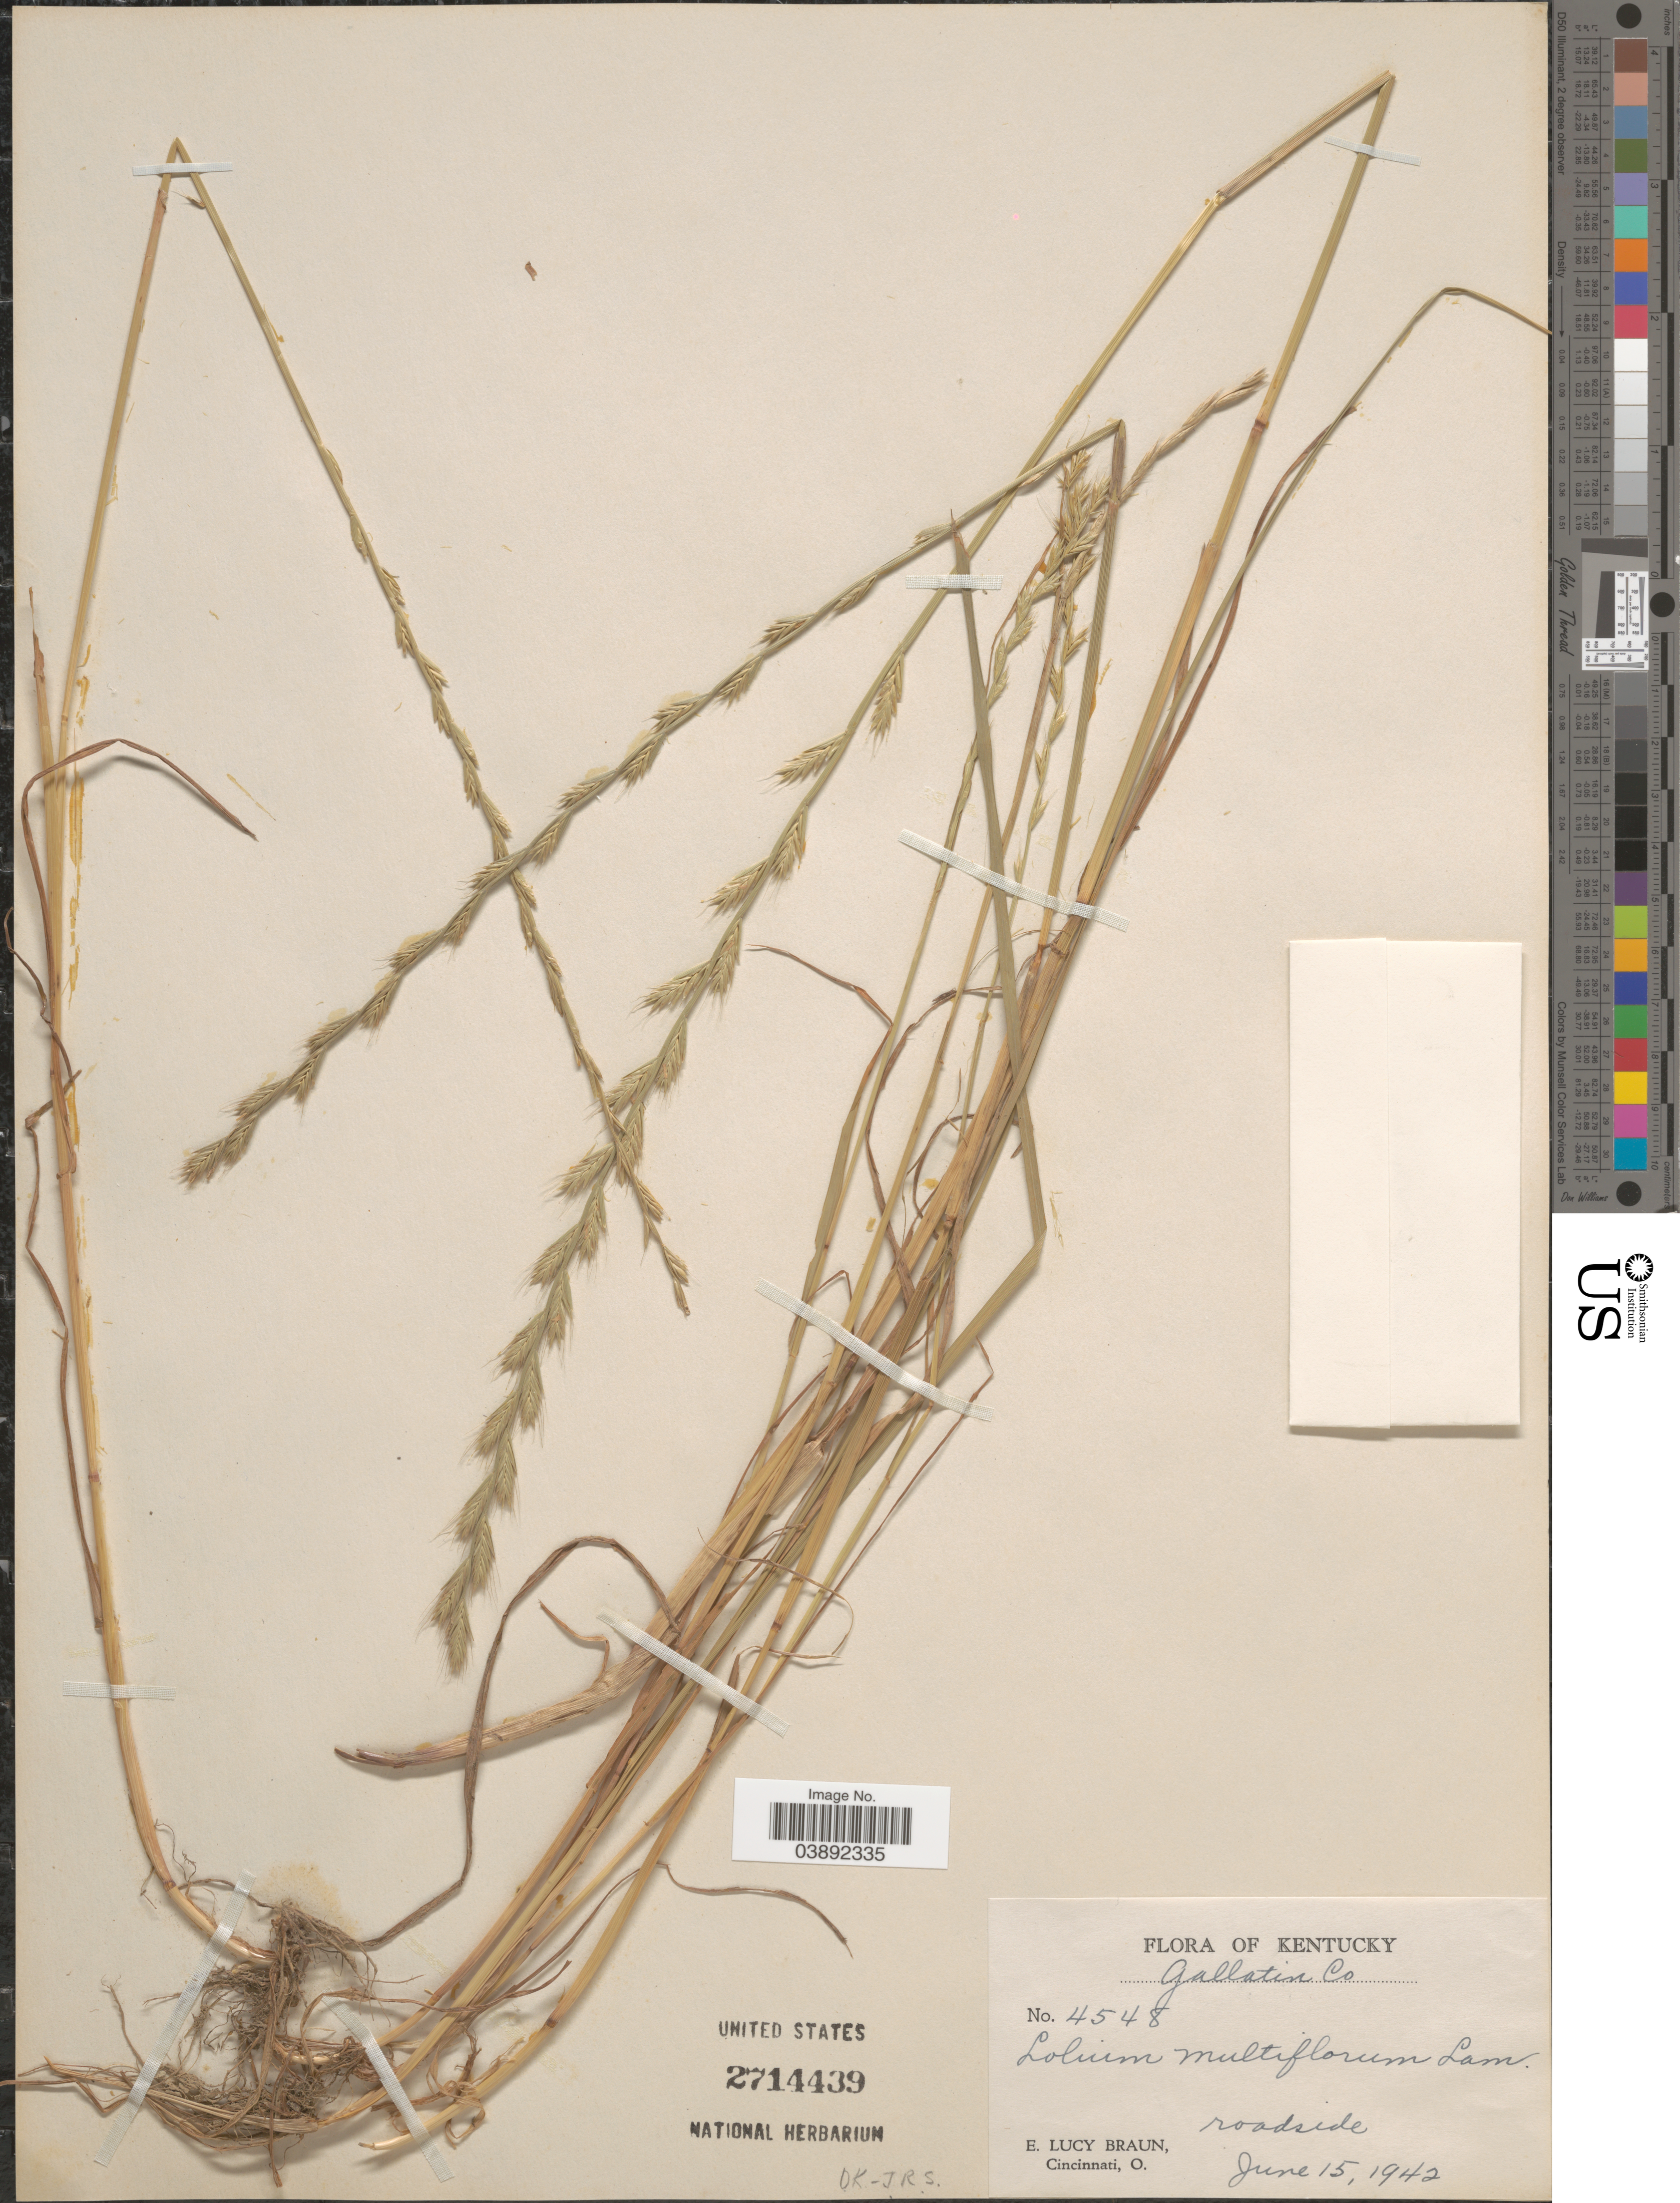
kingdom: Plantae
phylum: Tracheophyta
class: Liliopsida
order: Poales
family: Poaceae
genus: Lolium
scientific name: Lolium multiflorum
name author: Lam.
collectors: E. L. Braun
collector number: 4548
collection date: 1942-06-15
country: United States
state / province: Kentucky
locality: Gallatin Co. roadside.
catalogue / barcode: US 2714439